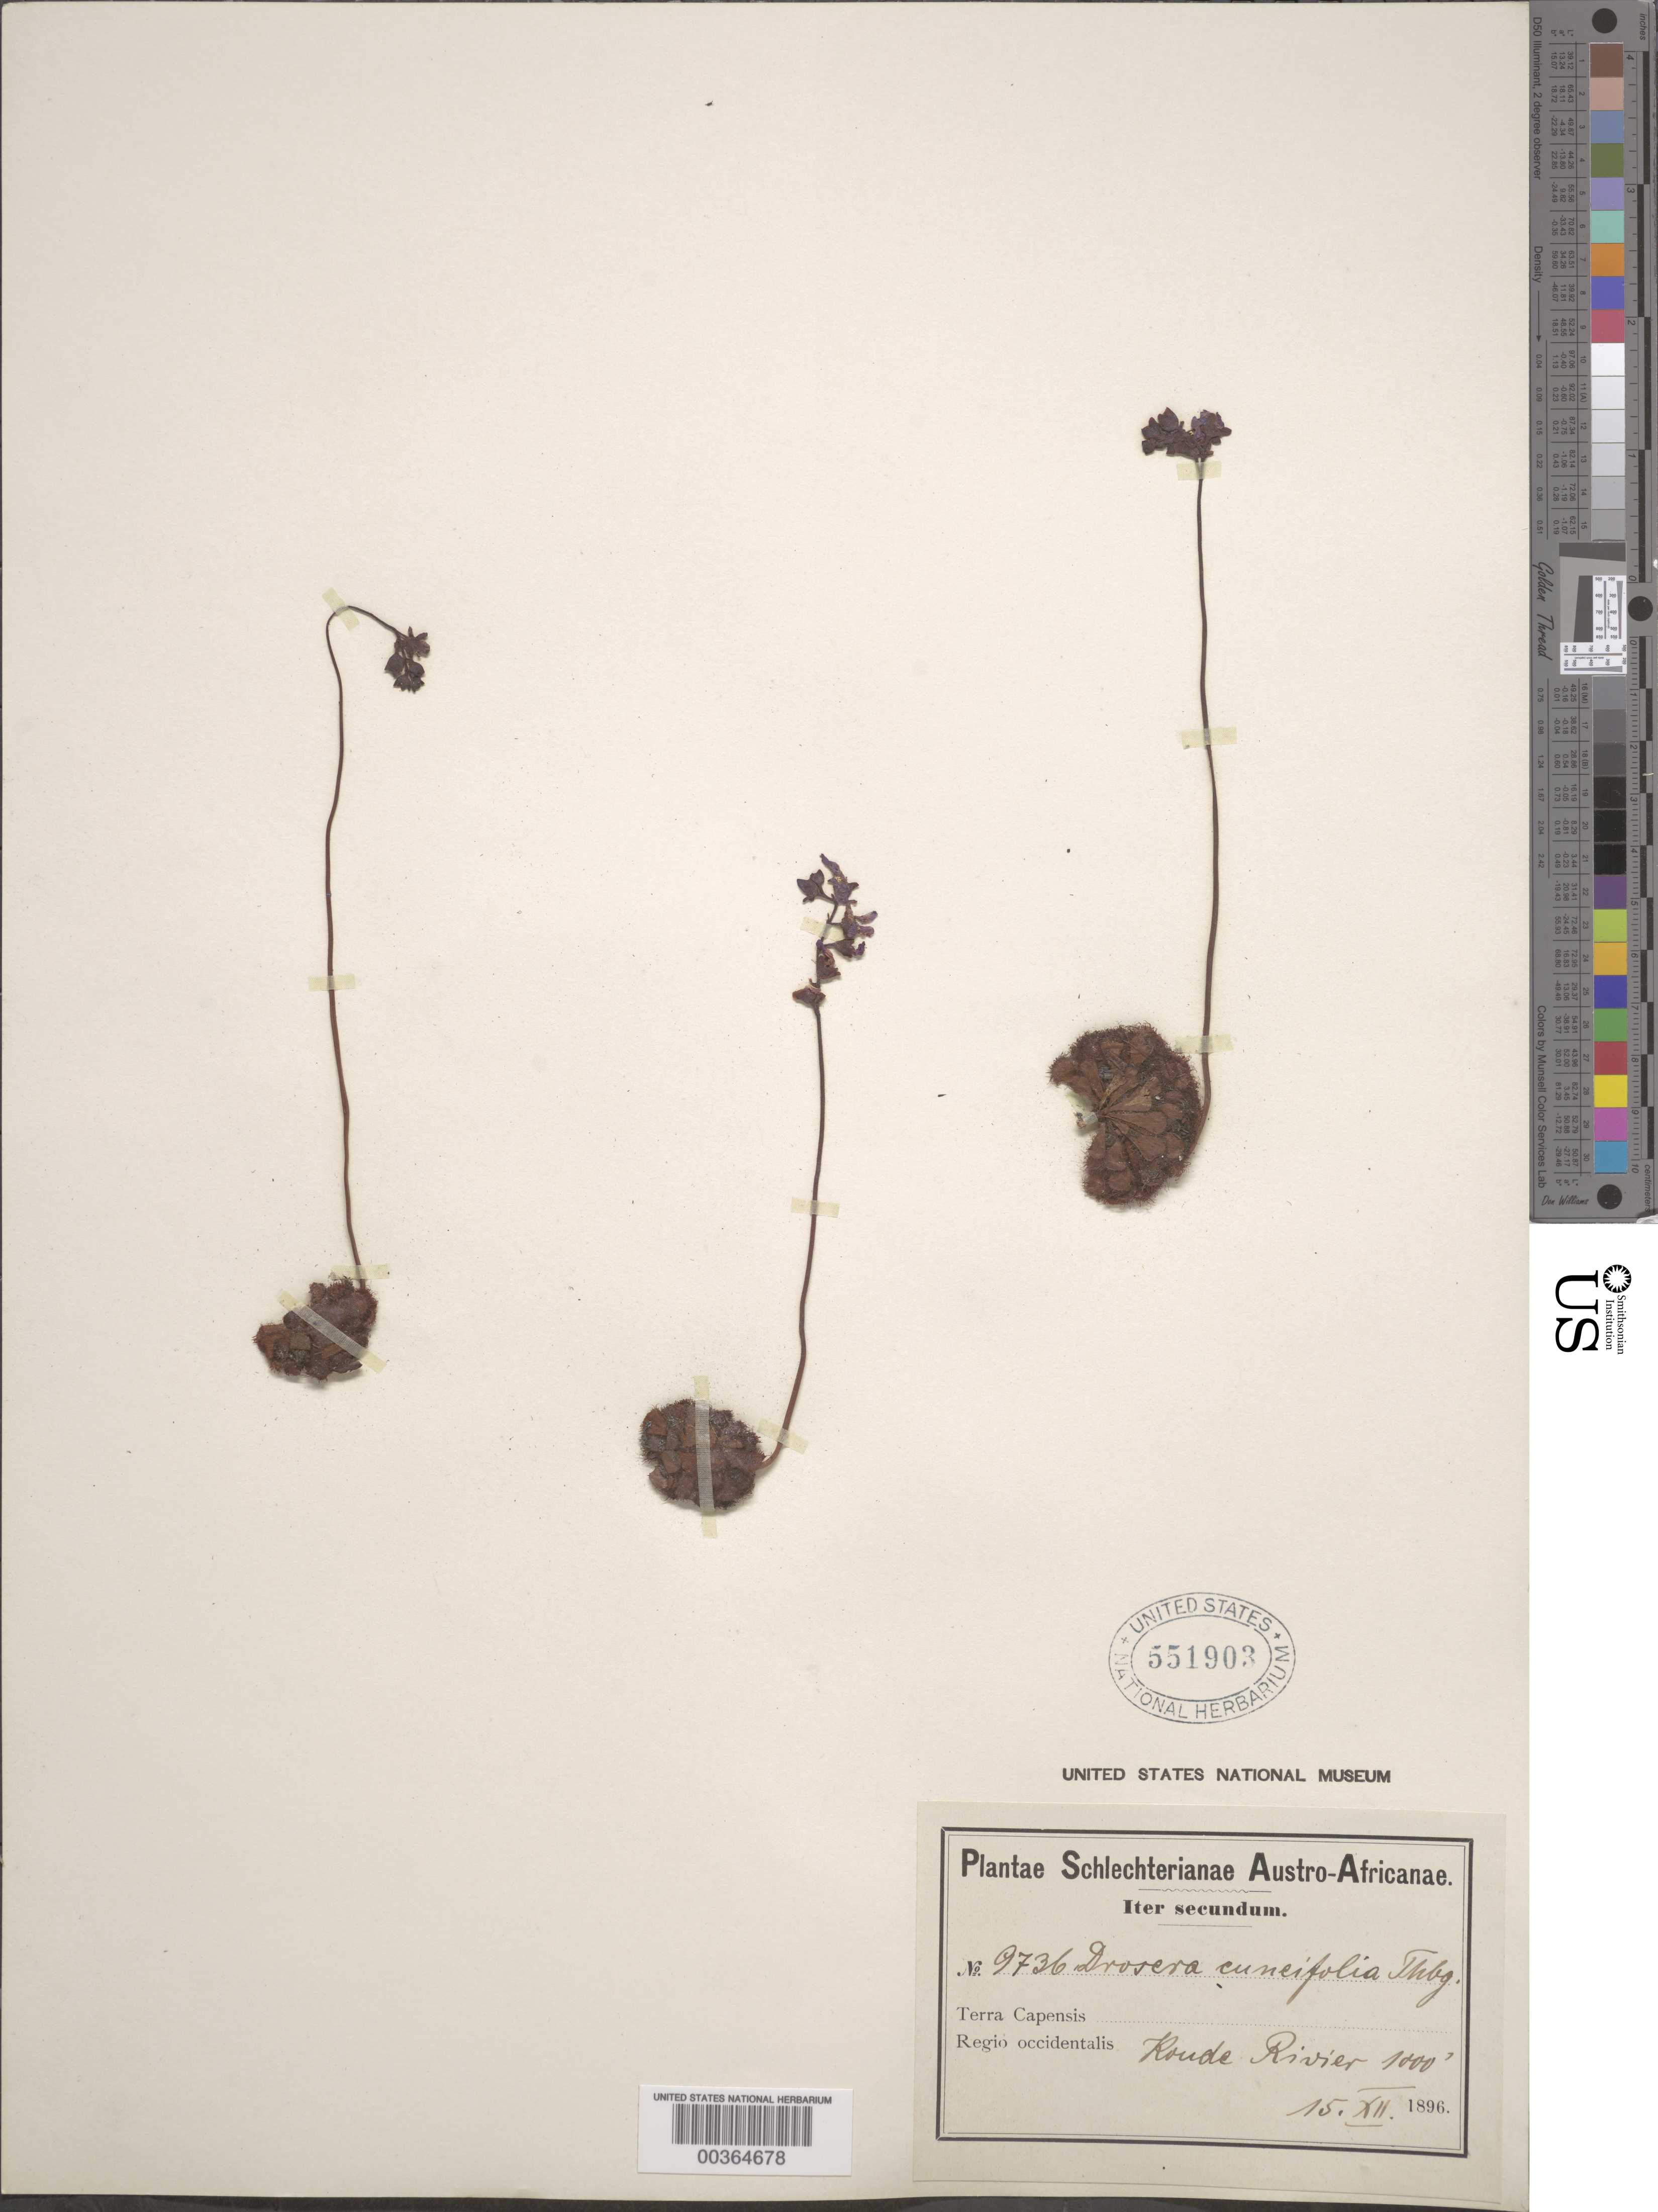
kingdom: Plantae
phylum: Tracheophyta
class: Magnoliopsida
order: Caryophyllales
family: Droseraceae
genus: Drosera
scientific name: Drosera cuneifolia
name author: Thunb.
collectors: F. R. R. Schlechter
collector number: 9736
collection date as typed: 15 Dec 1896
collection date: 1896-12-15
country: South Africa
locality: Roude river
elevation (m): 305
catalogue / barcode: US 551903